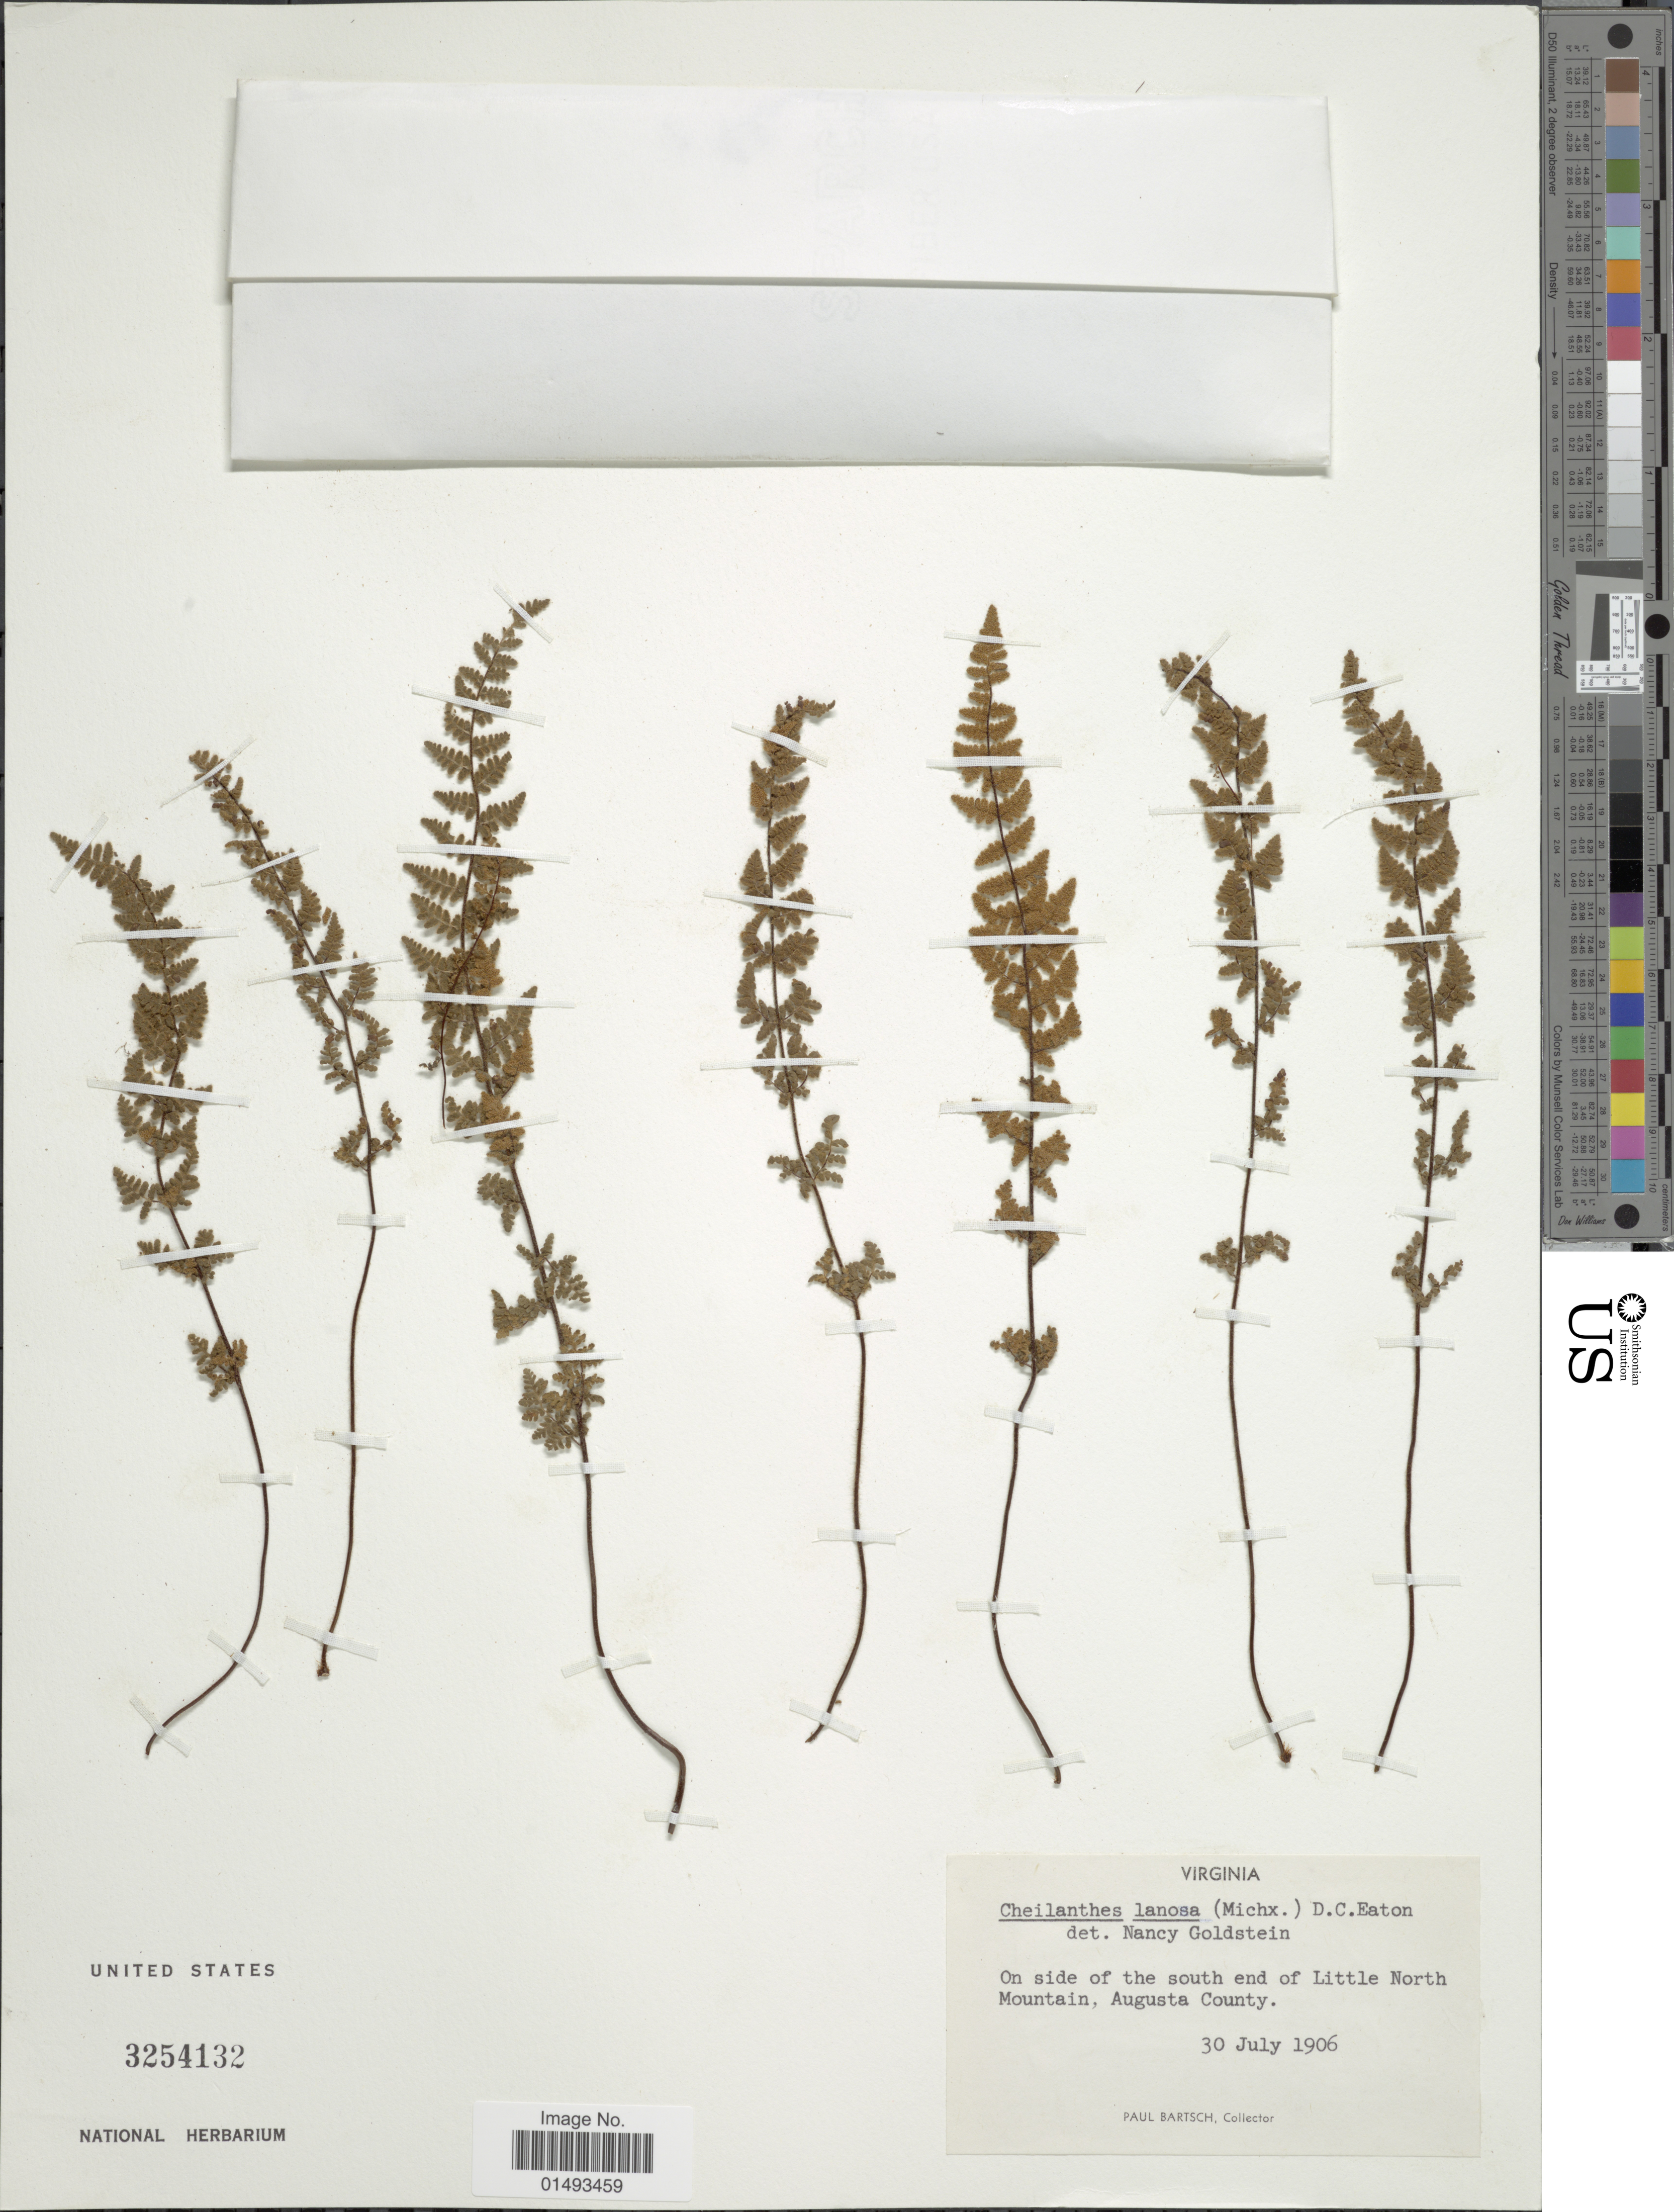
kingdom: Plantae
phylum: Tracheophyta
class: Polypodiopsida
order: Polypodiales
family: Pteridaceae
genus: Myriopteris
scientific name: Myriopteris lanosa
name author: (Michx.) Grusz & Windham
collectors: P. Bartsch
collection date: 1906-07-30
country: United States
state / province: Virginia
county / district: Augusta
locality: On side of the south end of little North Mountain, Augusta County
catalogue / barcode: US 3254132